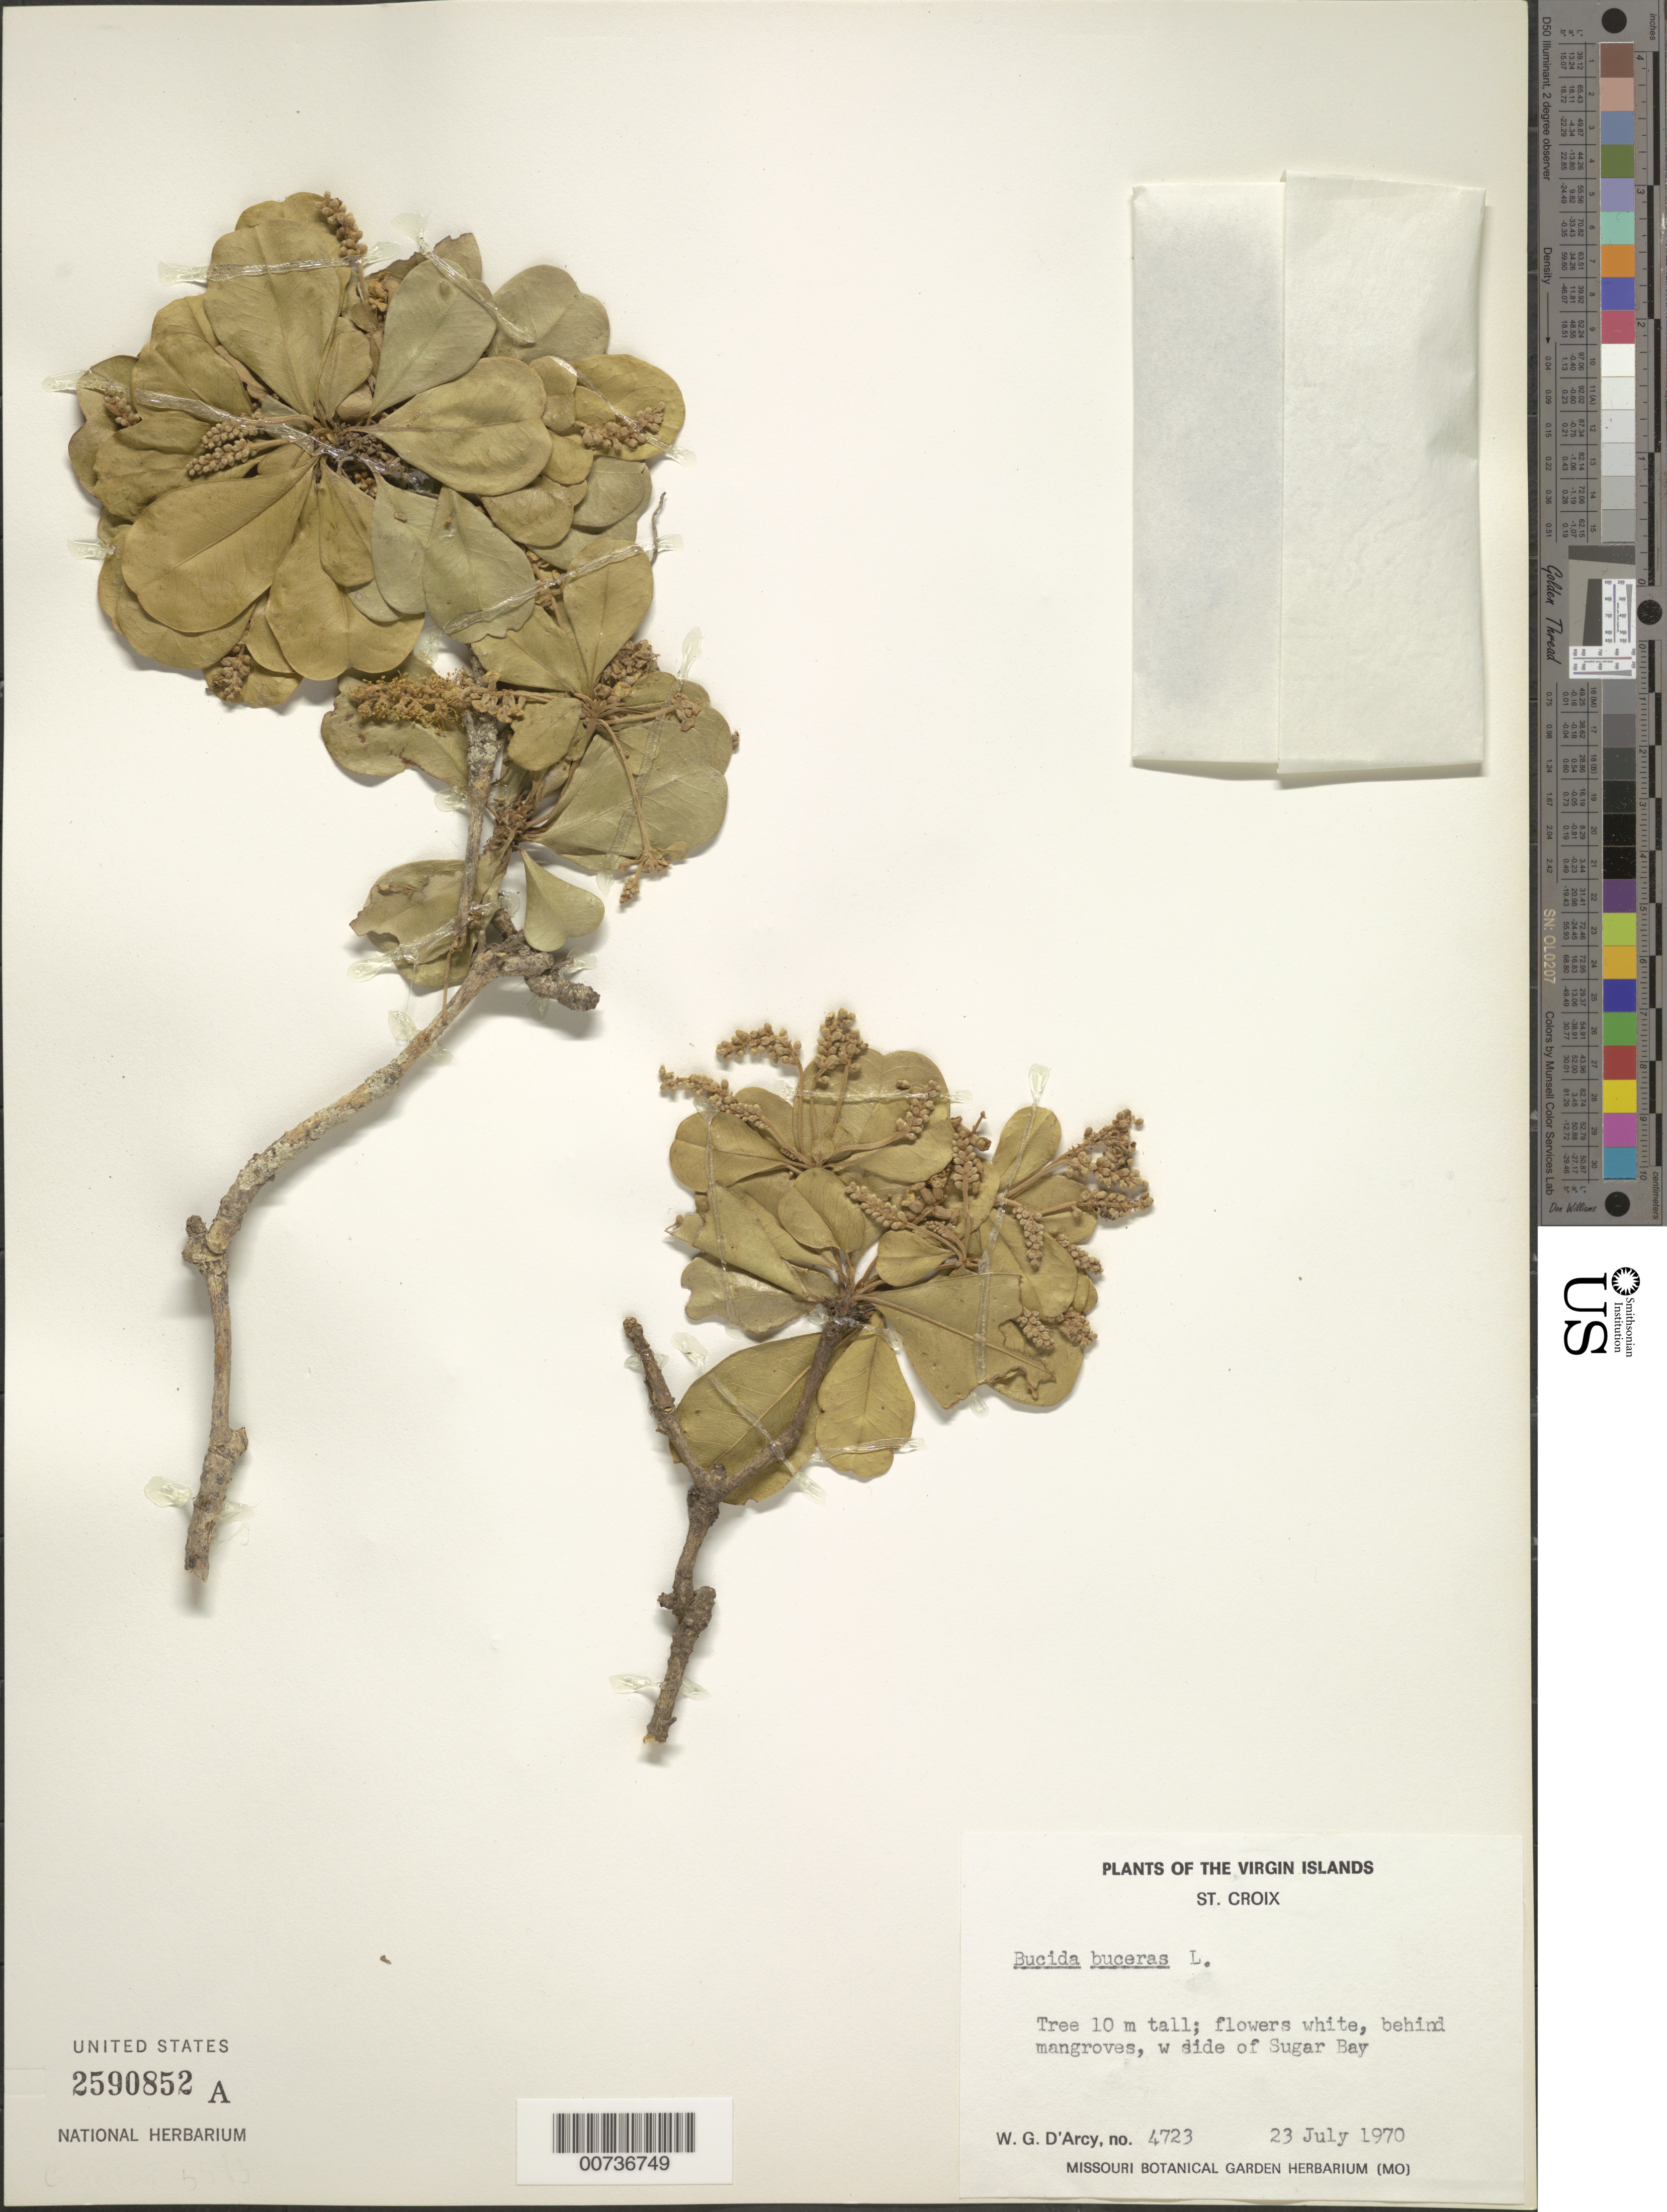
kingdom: Plantae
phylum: Tracheophyta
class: Magnoliopsida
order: Myrtales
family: Combretaceae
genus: Terminalia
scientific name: Terminalia buceras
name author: (L.) C. Wright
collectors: W. G. D'Arcy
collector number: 4723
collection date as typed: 23 Jul 1970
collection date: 1970-07-23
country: U.S. Virgin Islands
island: St. Croix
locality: West side of Sugar Bay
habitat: Behind mangroves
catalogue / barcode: US 2590852A